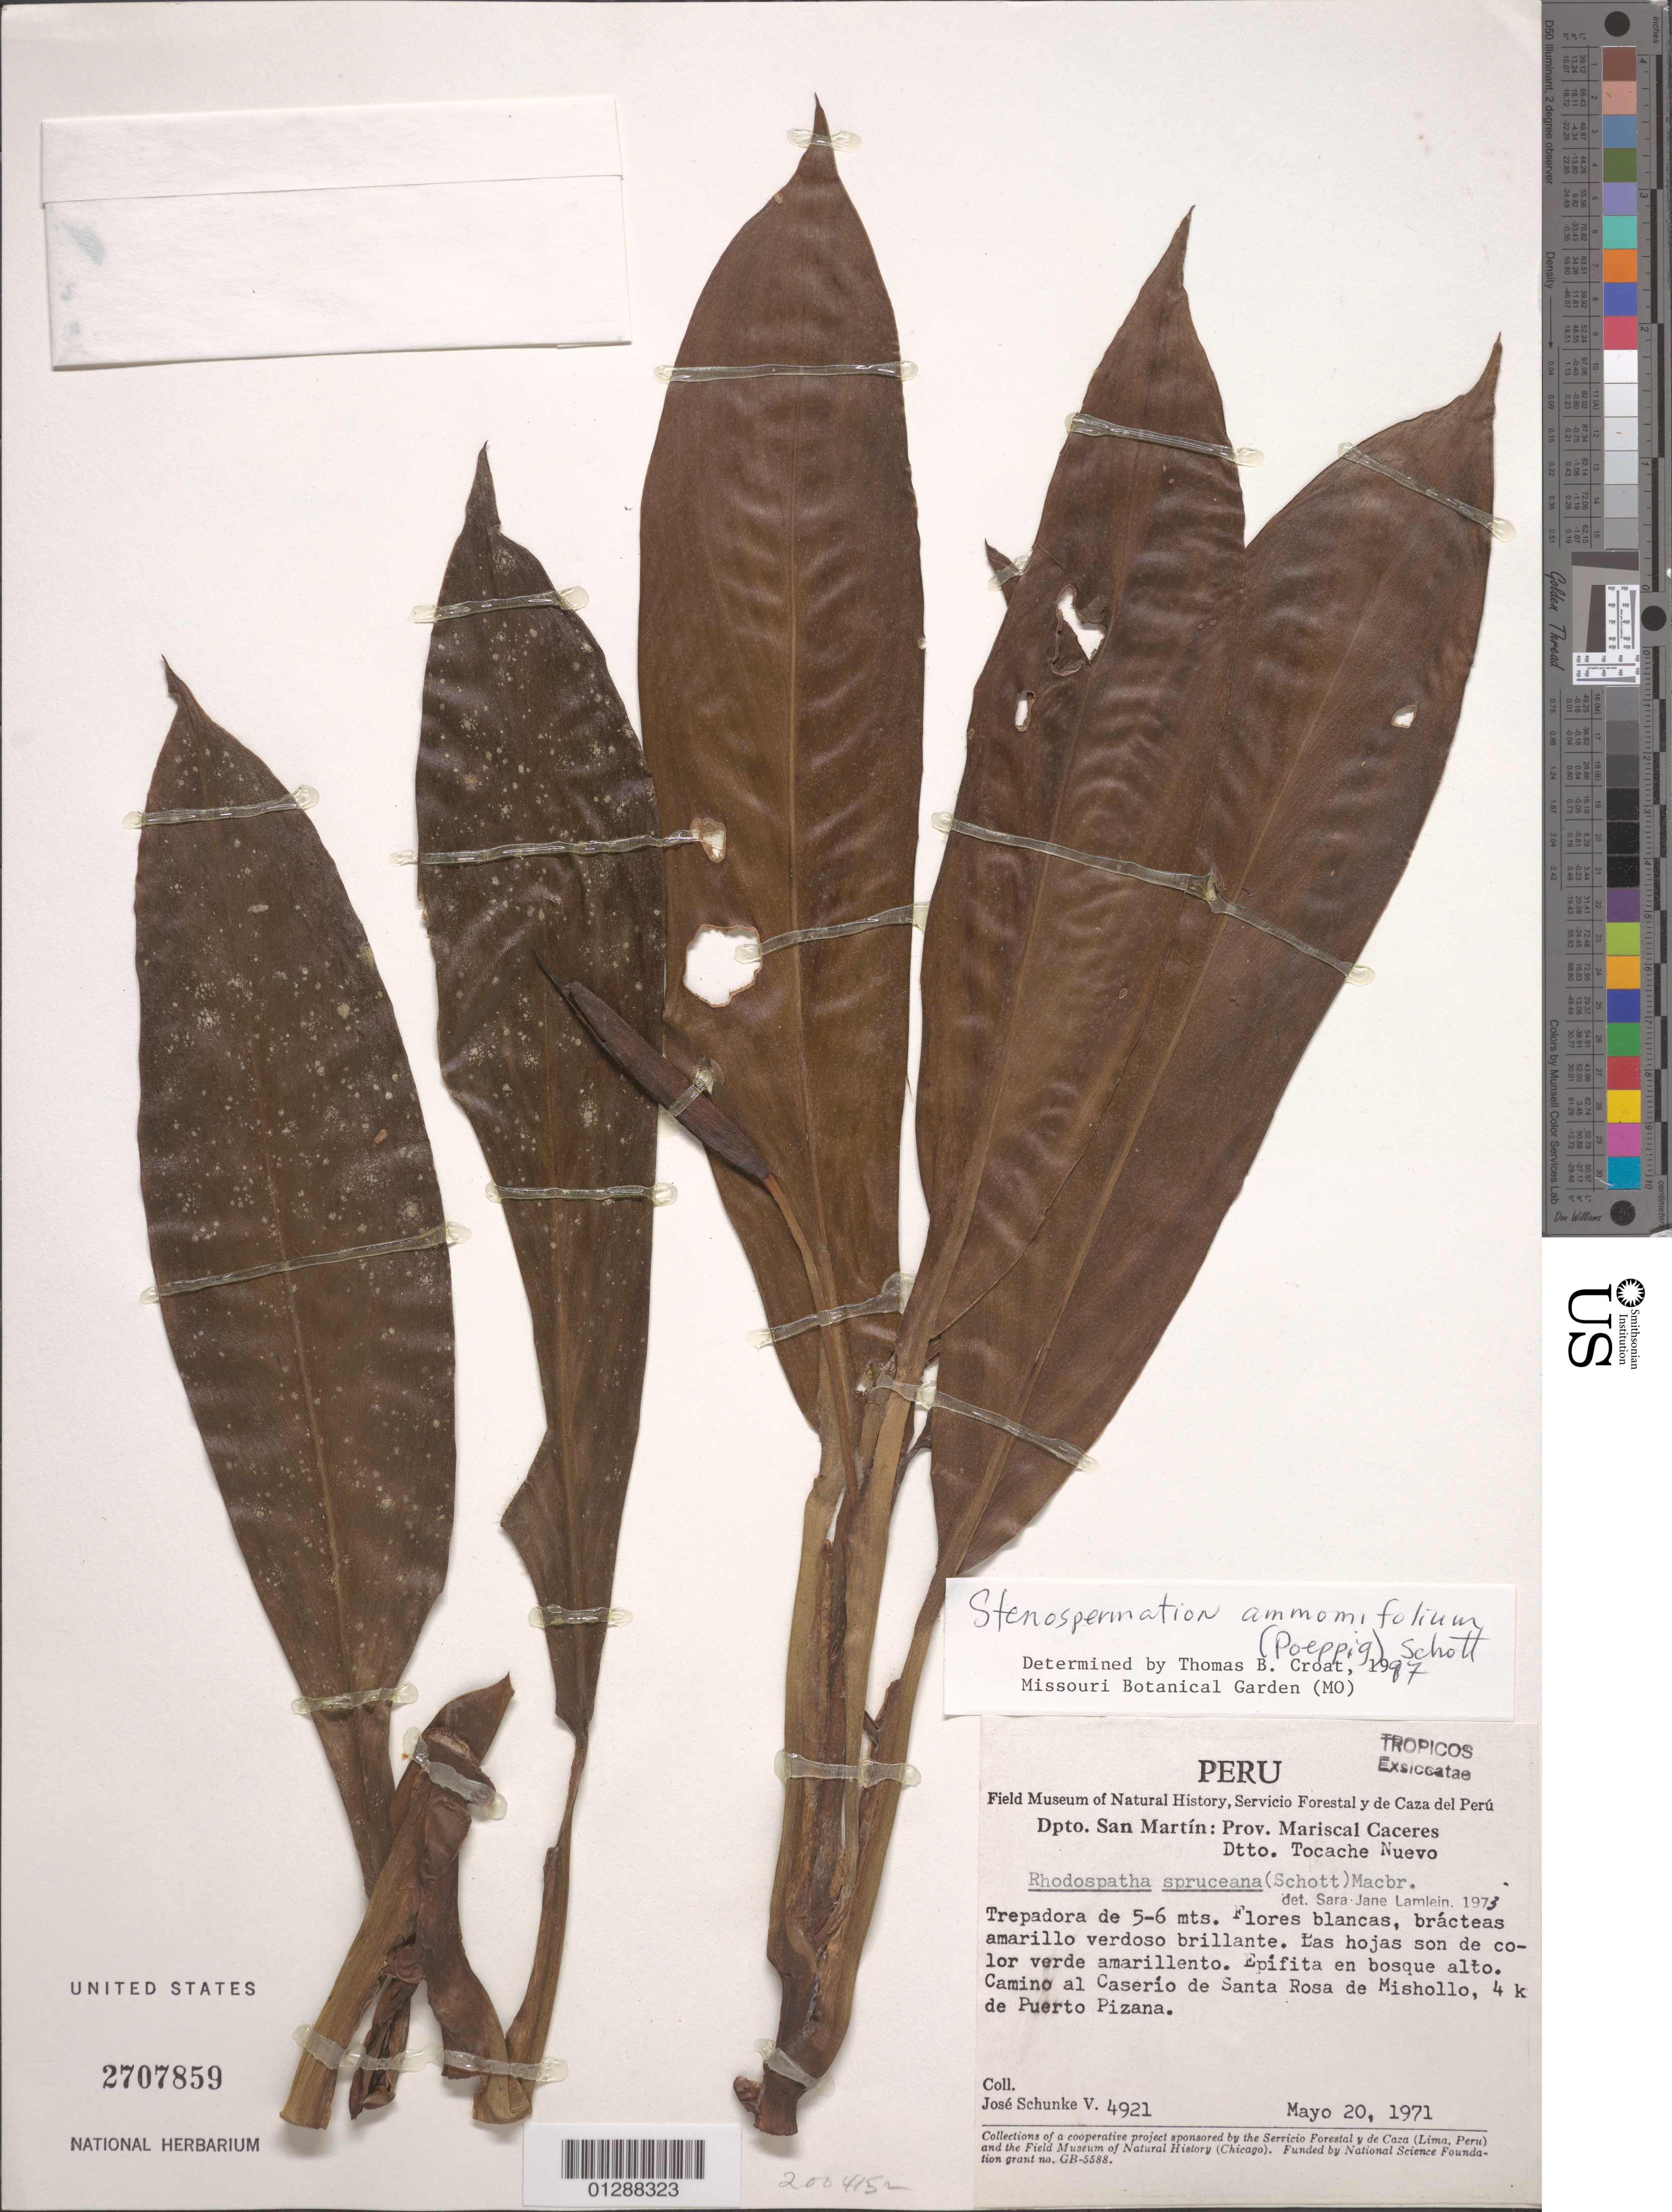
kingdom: Plantae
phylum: Tracheophyta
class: Liliopsida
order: Alismatales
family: Araceae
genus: Stenospermation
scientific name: Stenospermation amomifolium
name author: (Poepp.) Schott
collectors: J. Schunke Vigo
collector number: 4921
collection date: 1971-05-20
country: Peru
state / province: San Martín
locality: Dpto. San Martín: Prov. Mariscal Caceres. Dtto. Tocache Nuevo. Camino al Caserío de Santa Rosa de Mishollo, 4 k de Puerto Pizana.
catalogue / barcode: US 2707859